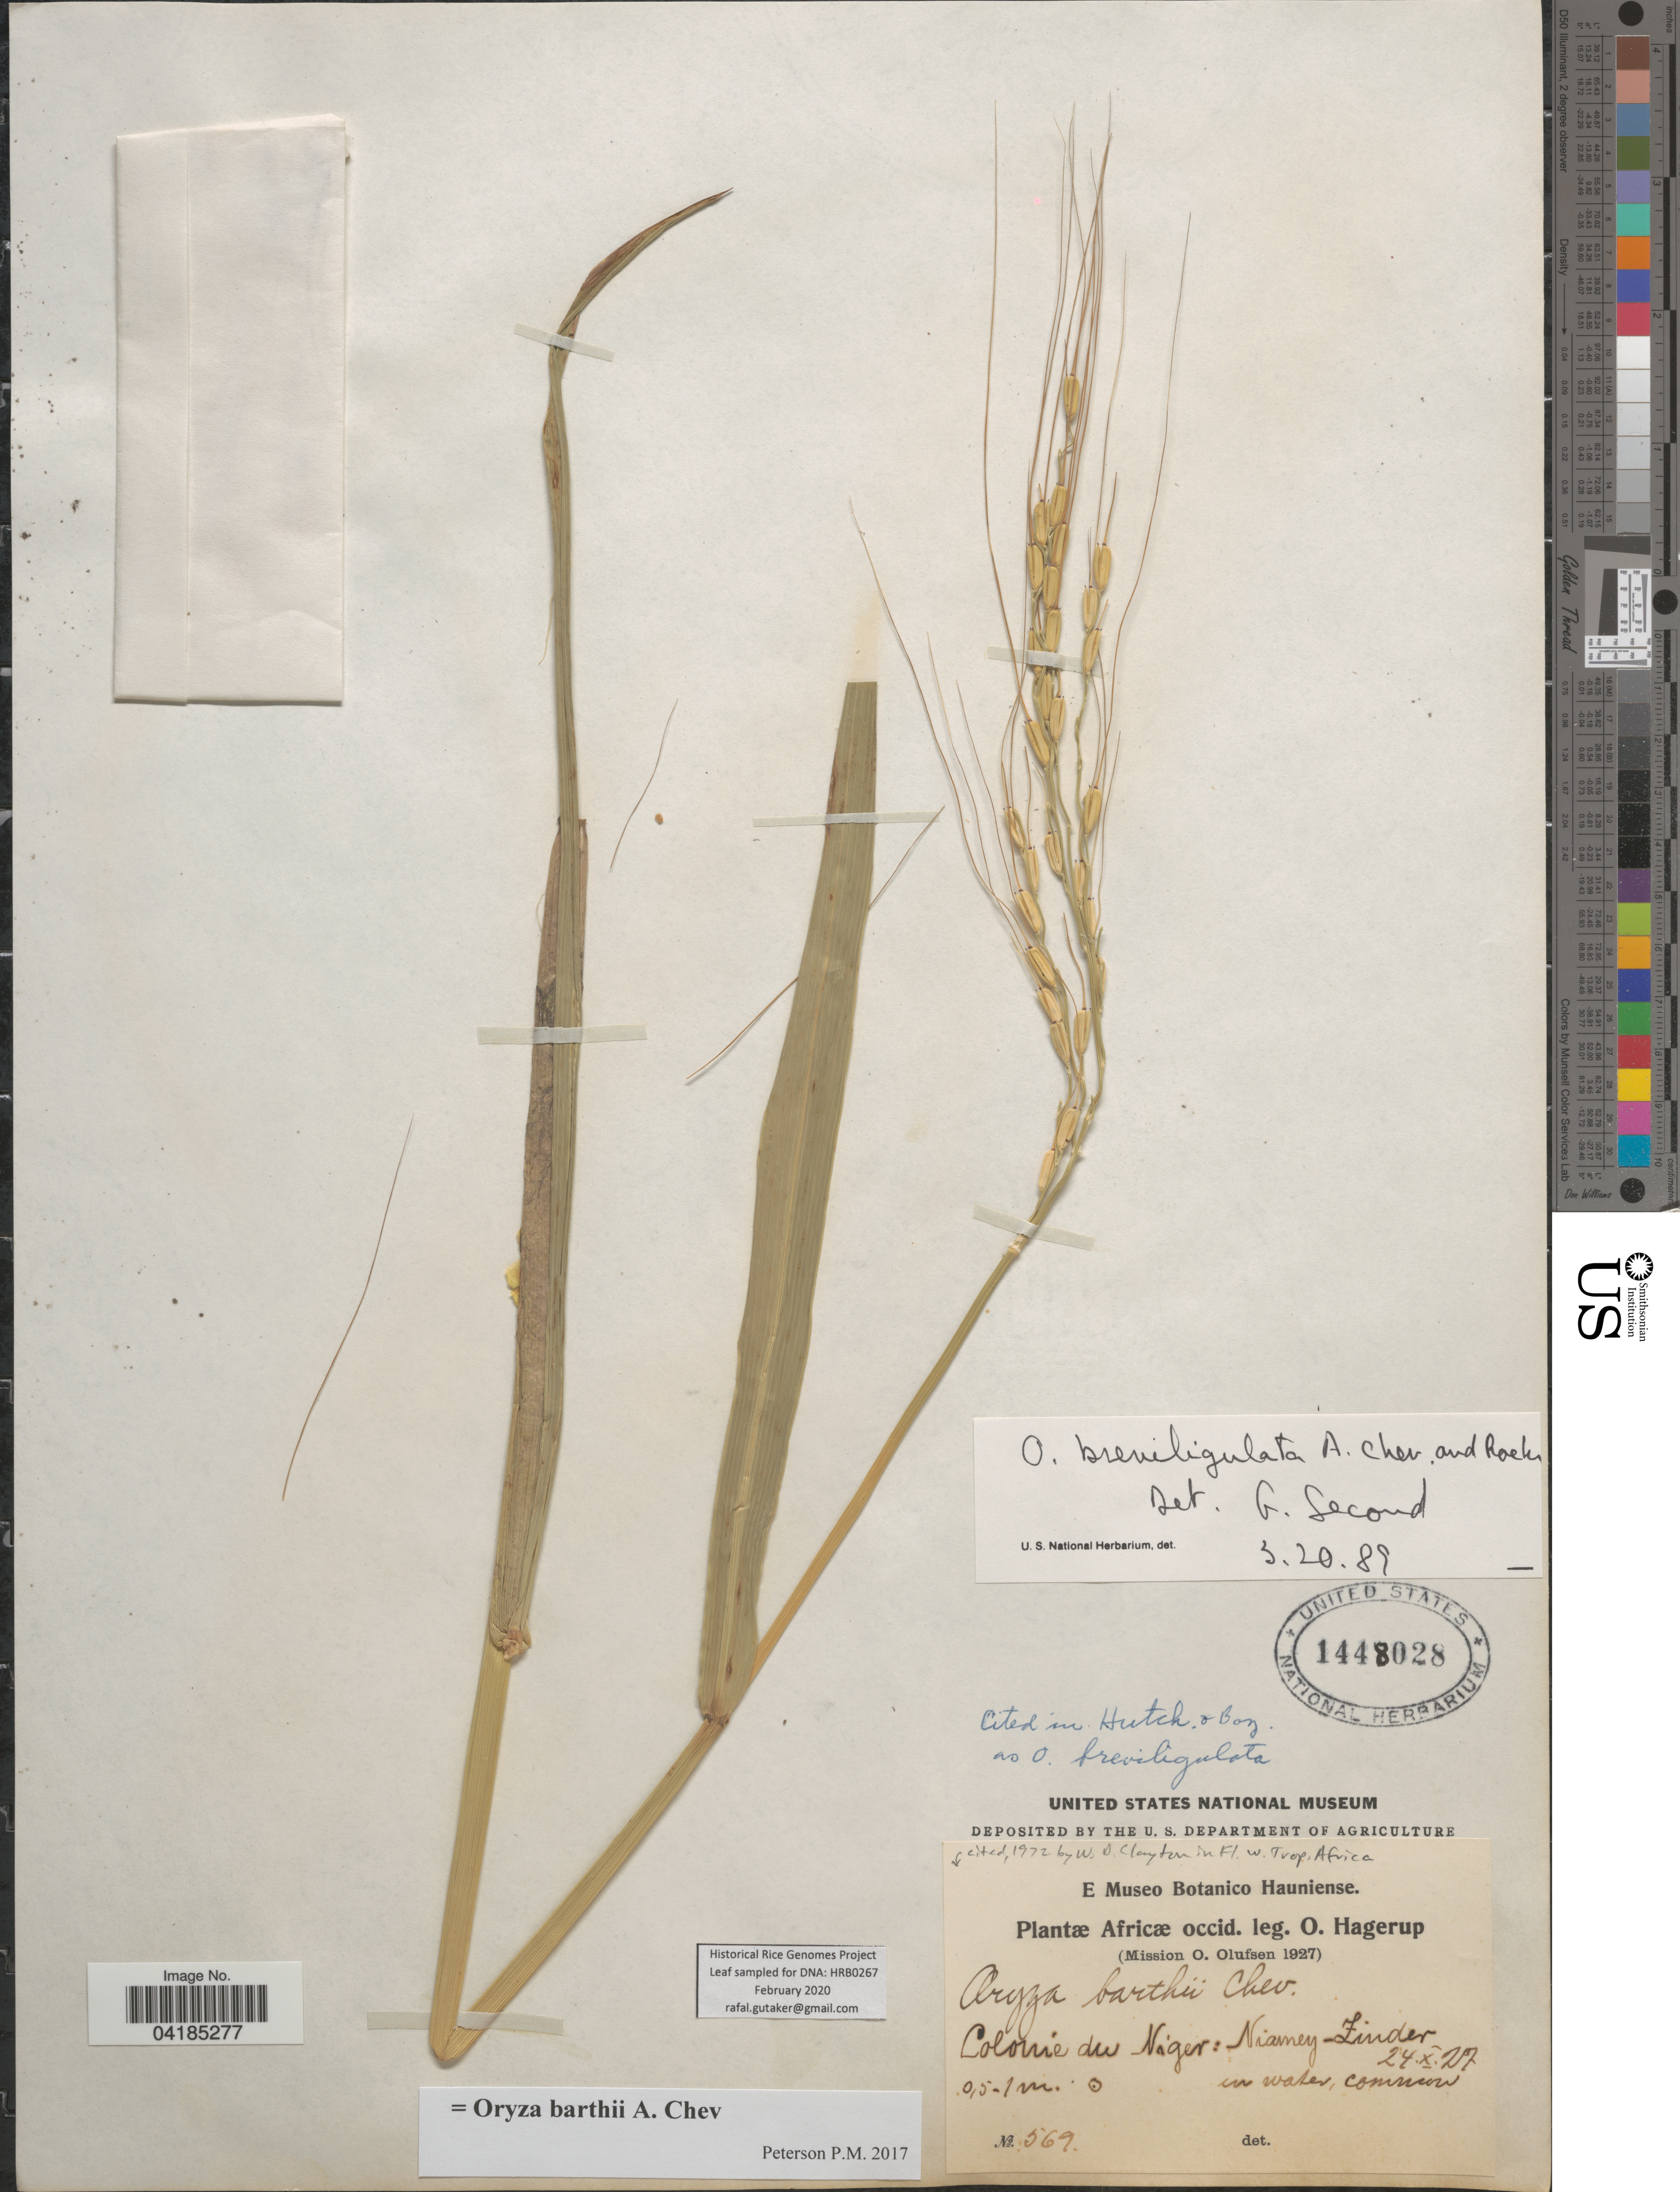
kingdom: Plantae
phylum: Tracheophyta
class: Liliopsida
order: Poales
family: Poaceae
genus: Oryza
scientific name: Oryza barthii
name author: A. Chev.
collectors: O. Hagerup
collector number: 569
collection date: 1927-10-24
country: Niger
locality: Africæ occid. Colonie du Niger: Niamey-Zinder.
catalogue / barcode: US 1448028